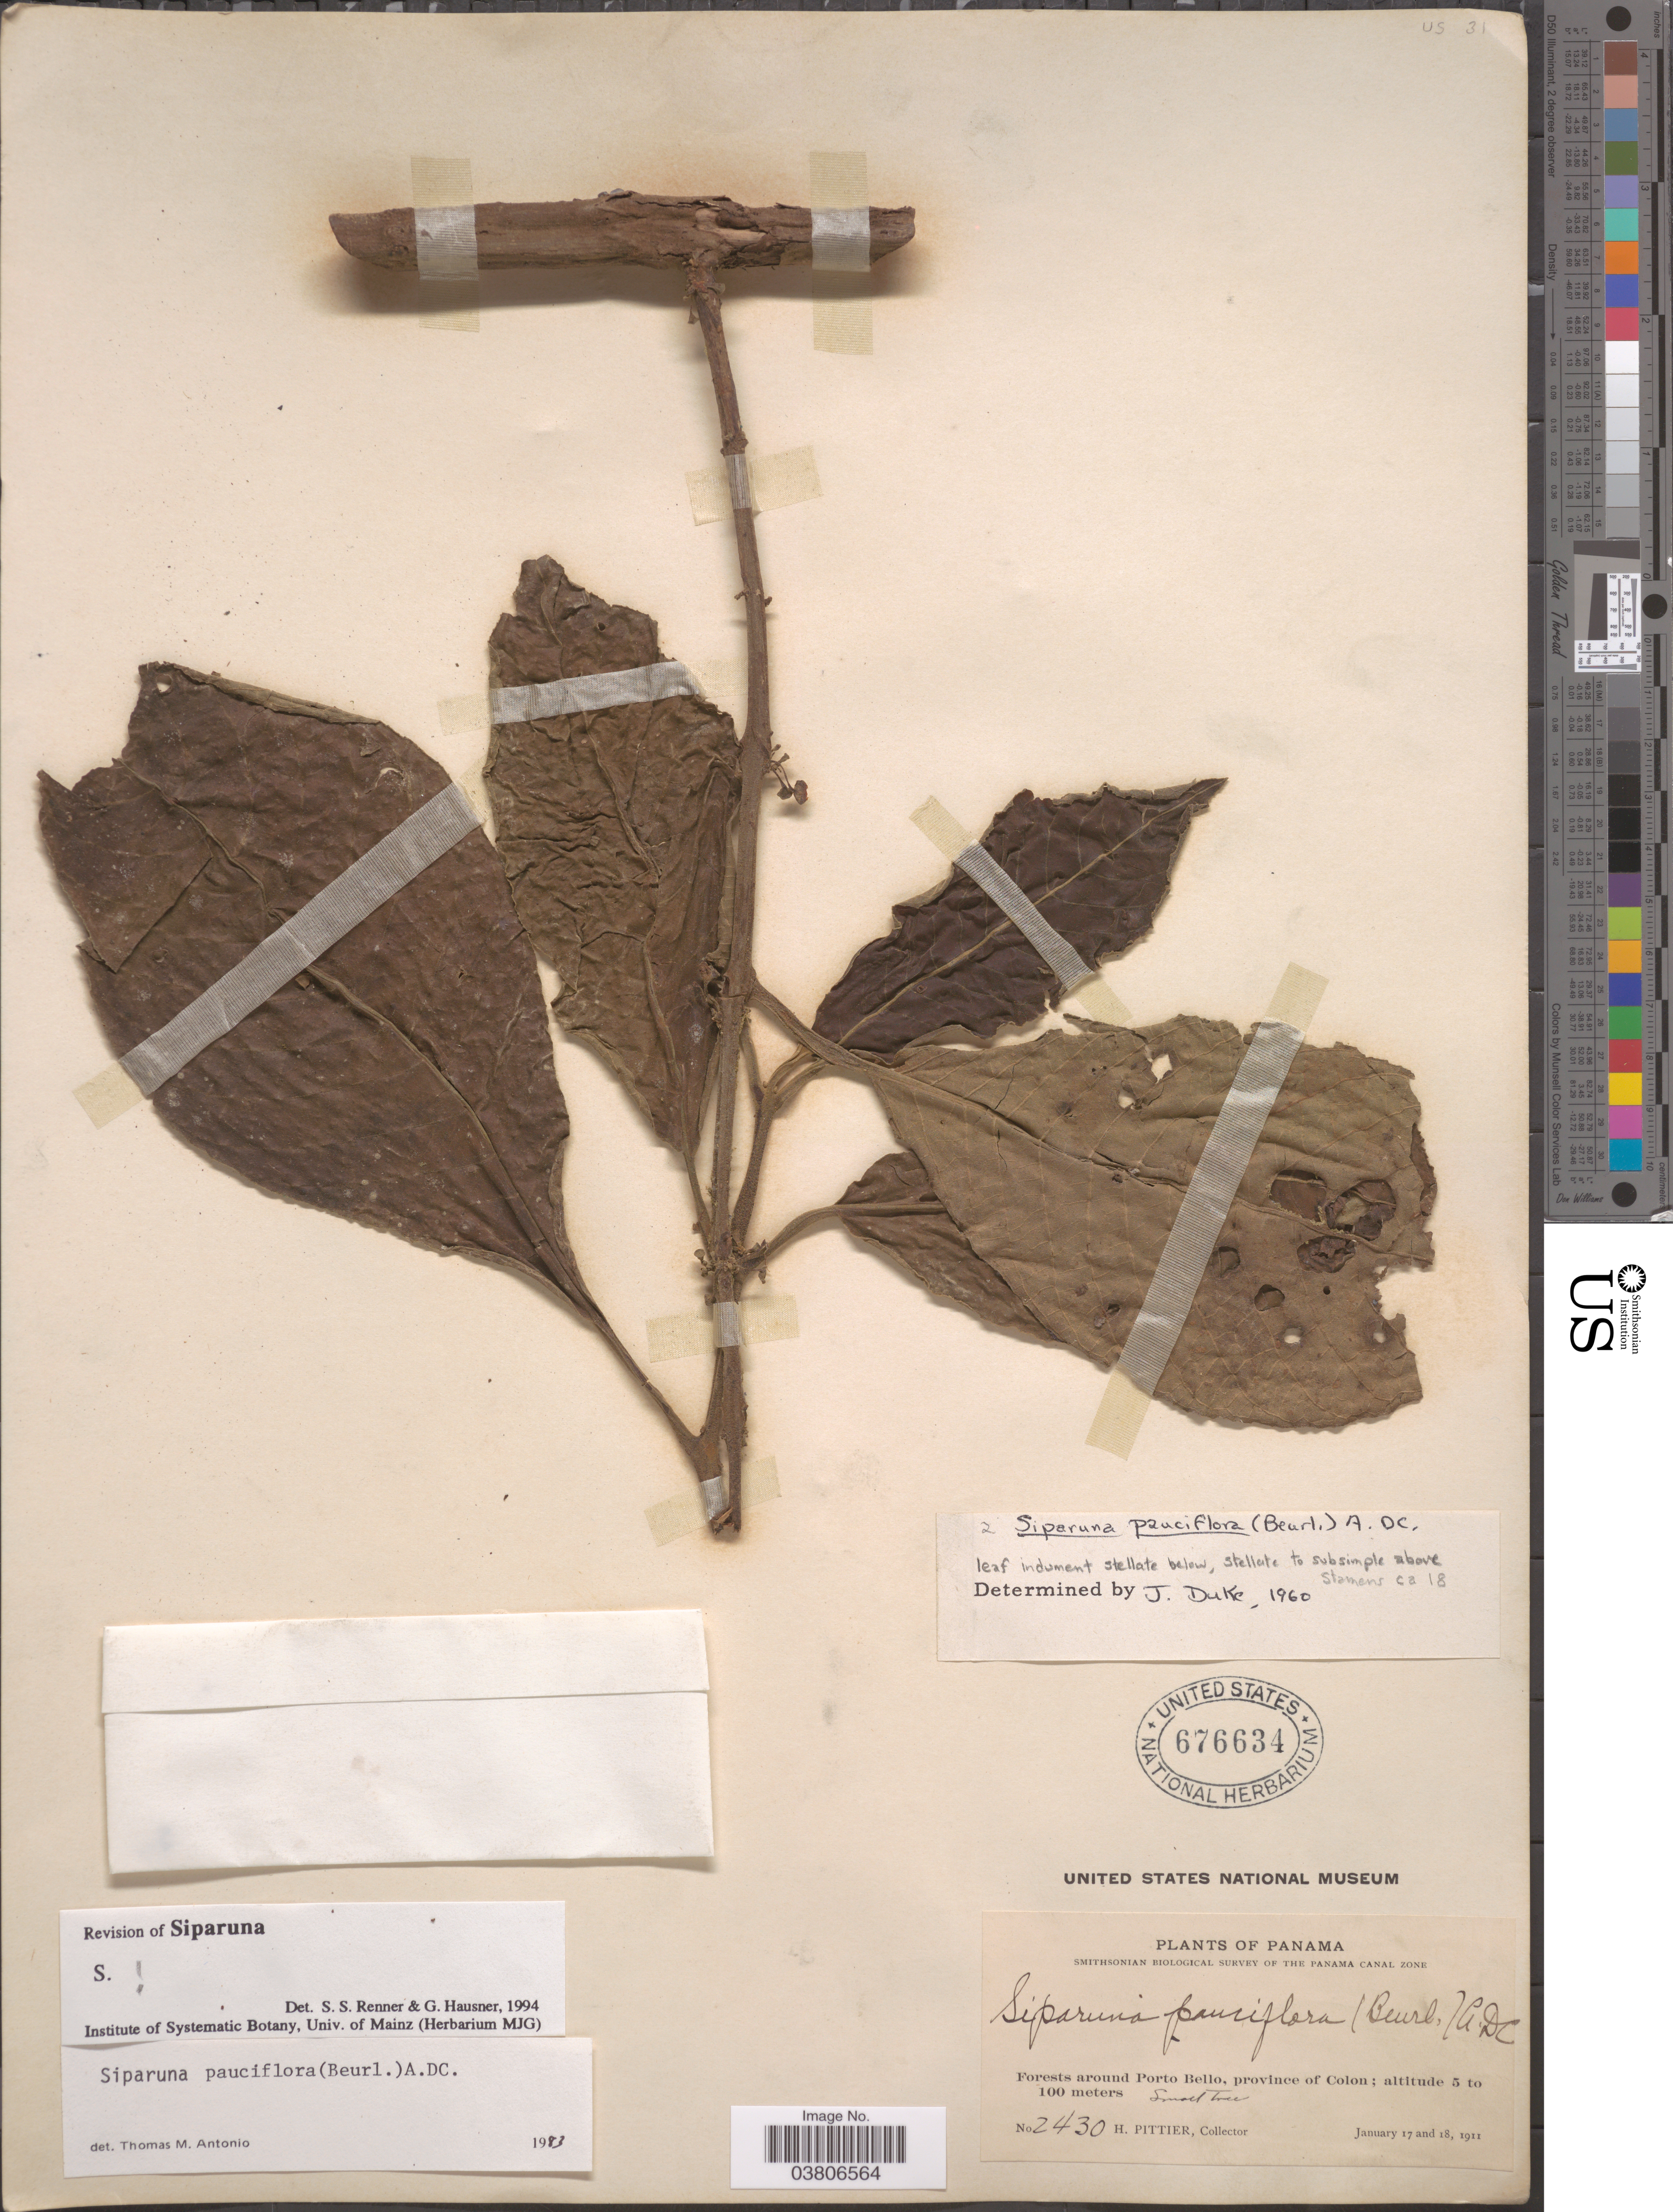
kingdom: Plantae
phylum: Tracheophyta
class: Magnoliopsida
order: Laurales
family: Siparunaceae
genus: Siparuna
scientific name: Siparuna pauciflora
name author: (Beurling) A. DC.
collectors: H. F. Pittier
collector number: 2430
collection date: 1911-01-17/1911-01-18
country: Panama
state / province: Colón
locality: Forests around Porto Bello.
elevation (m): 5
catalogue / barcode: US 676634